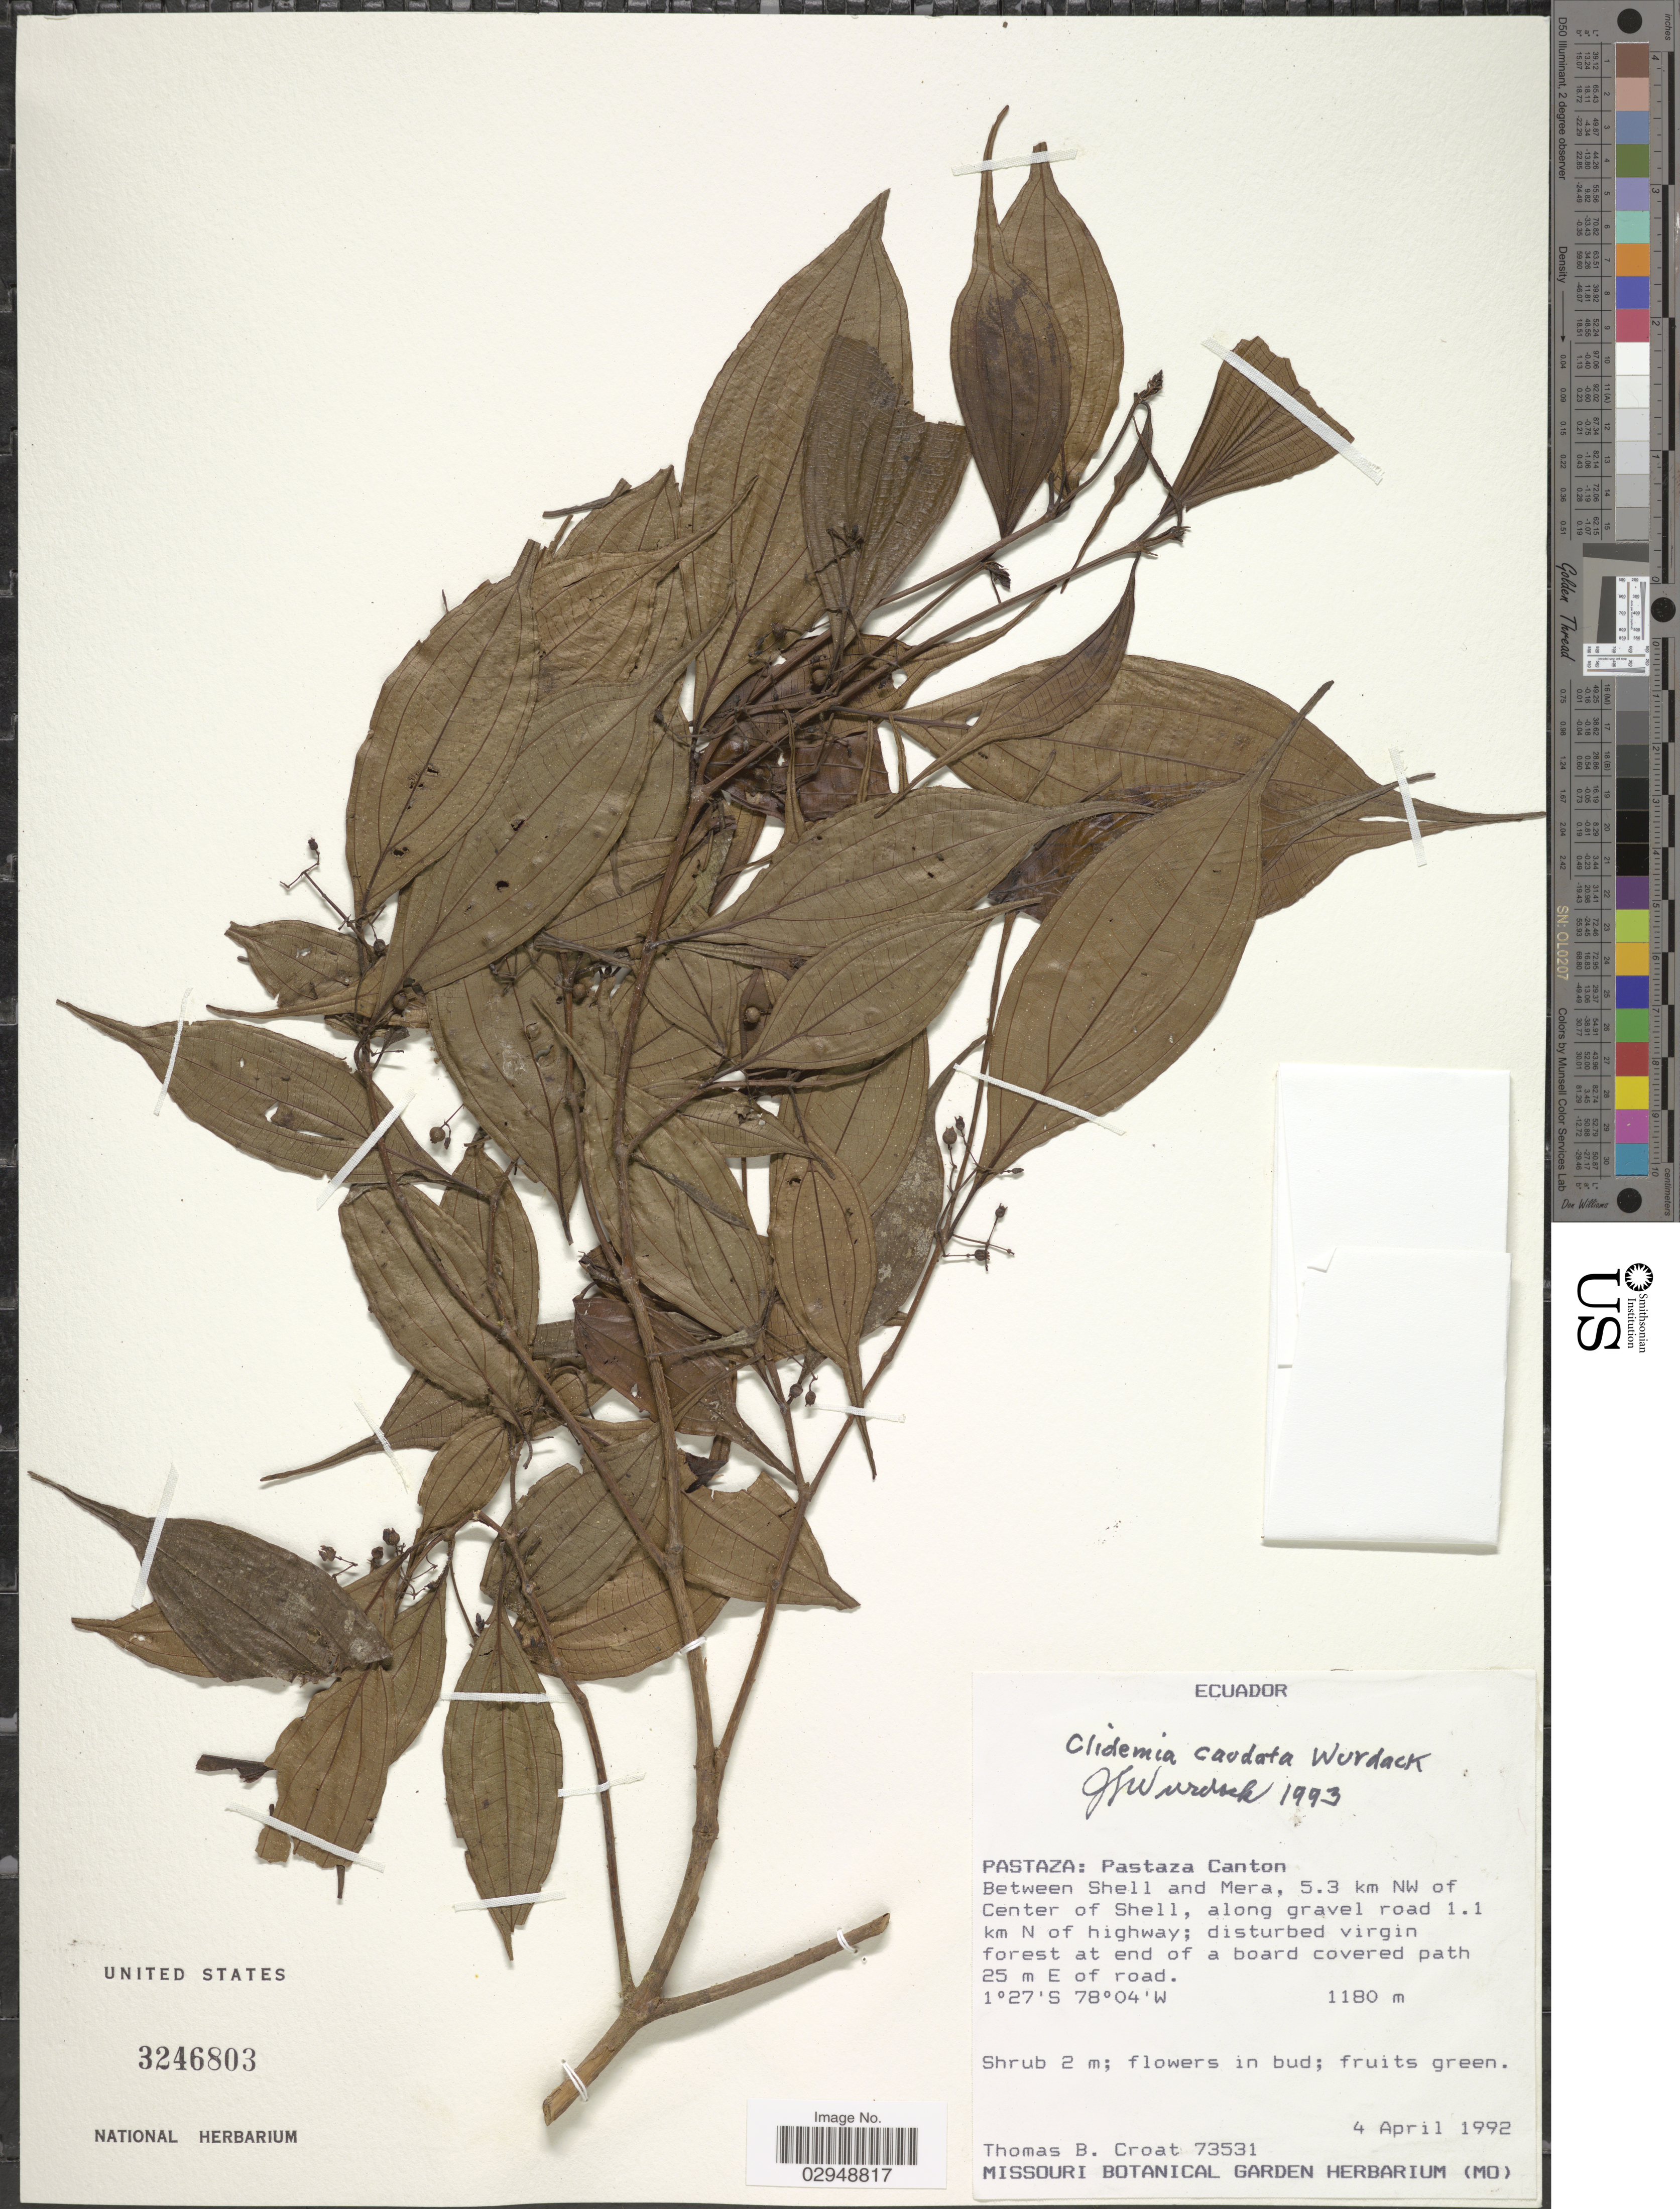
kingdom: Plantae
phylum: Tracheophyta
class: Magnoliopsida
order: Myrtales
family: Melastomataceae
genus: Clidemia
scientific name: Clidemia caudata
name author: Wurdack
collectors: T. B. Croat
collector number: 73531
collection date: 1992-04-04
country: Ecuador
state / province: Pastaza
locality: Pastaza: Pastaza Canton. Between Shell and Mera, 5.3 km NW of Center of Shell, along gravel road 1.1 km N of highway; disturbed virgin forest at end of a board covered path 25 m E of road.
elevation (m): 1180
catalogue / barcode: US 3246803